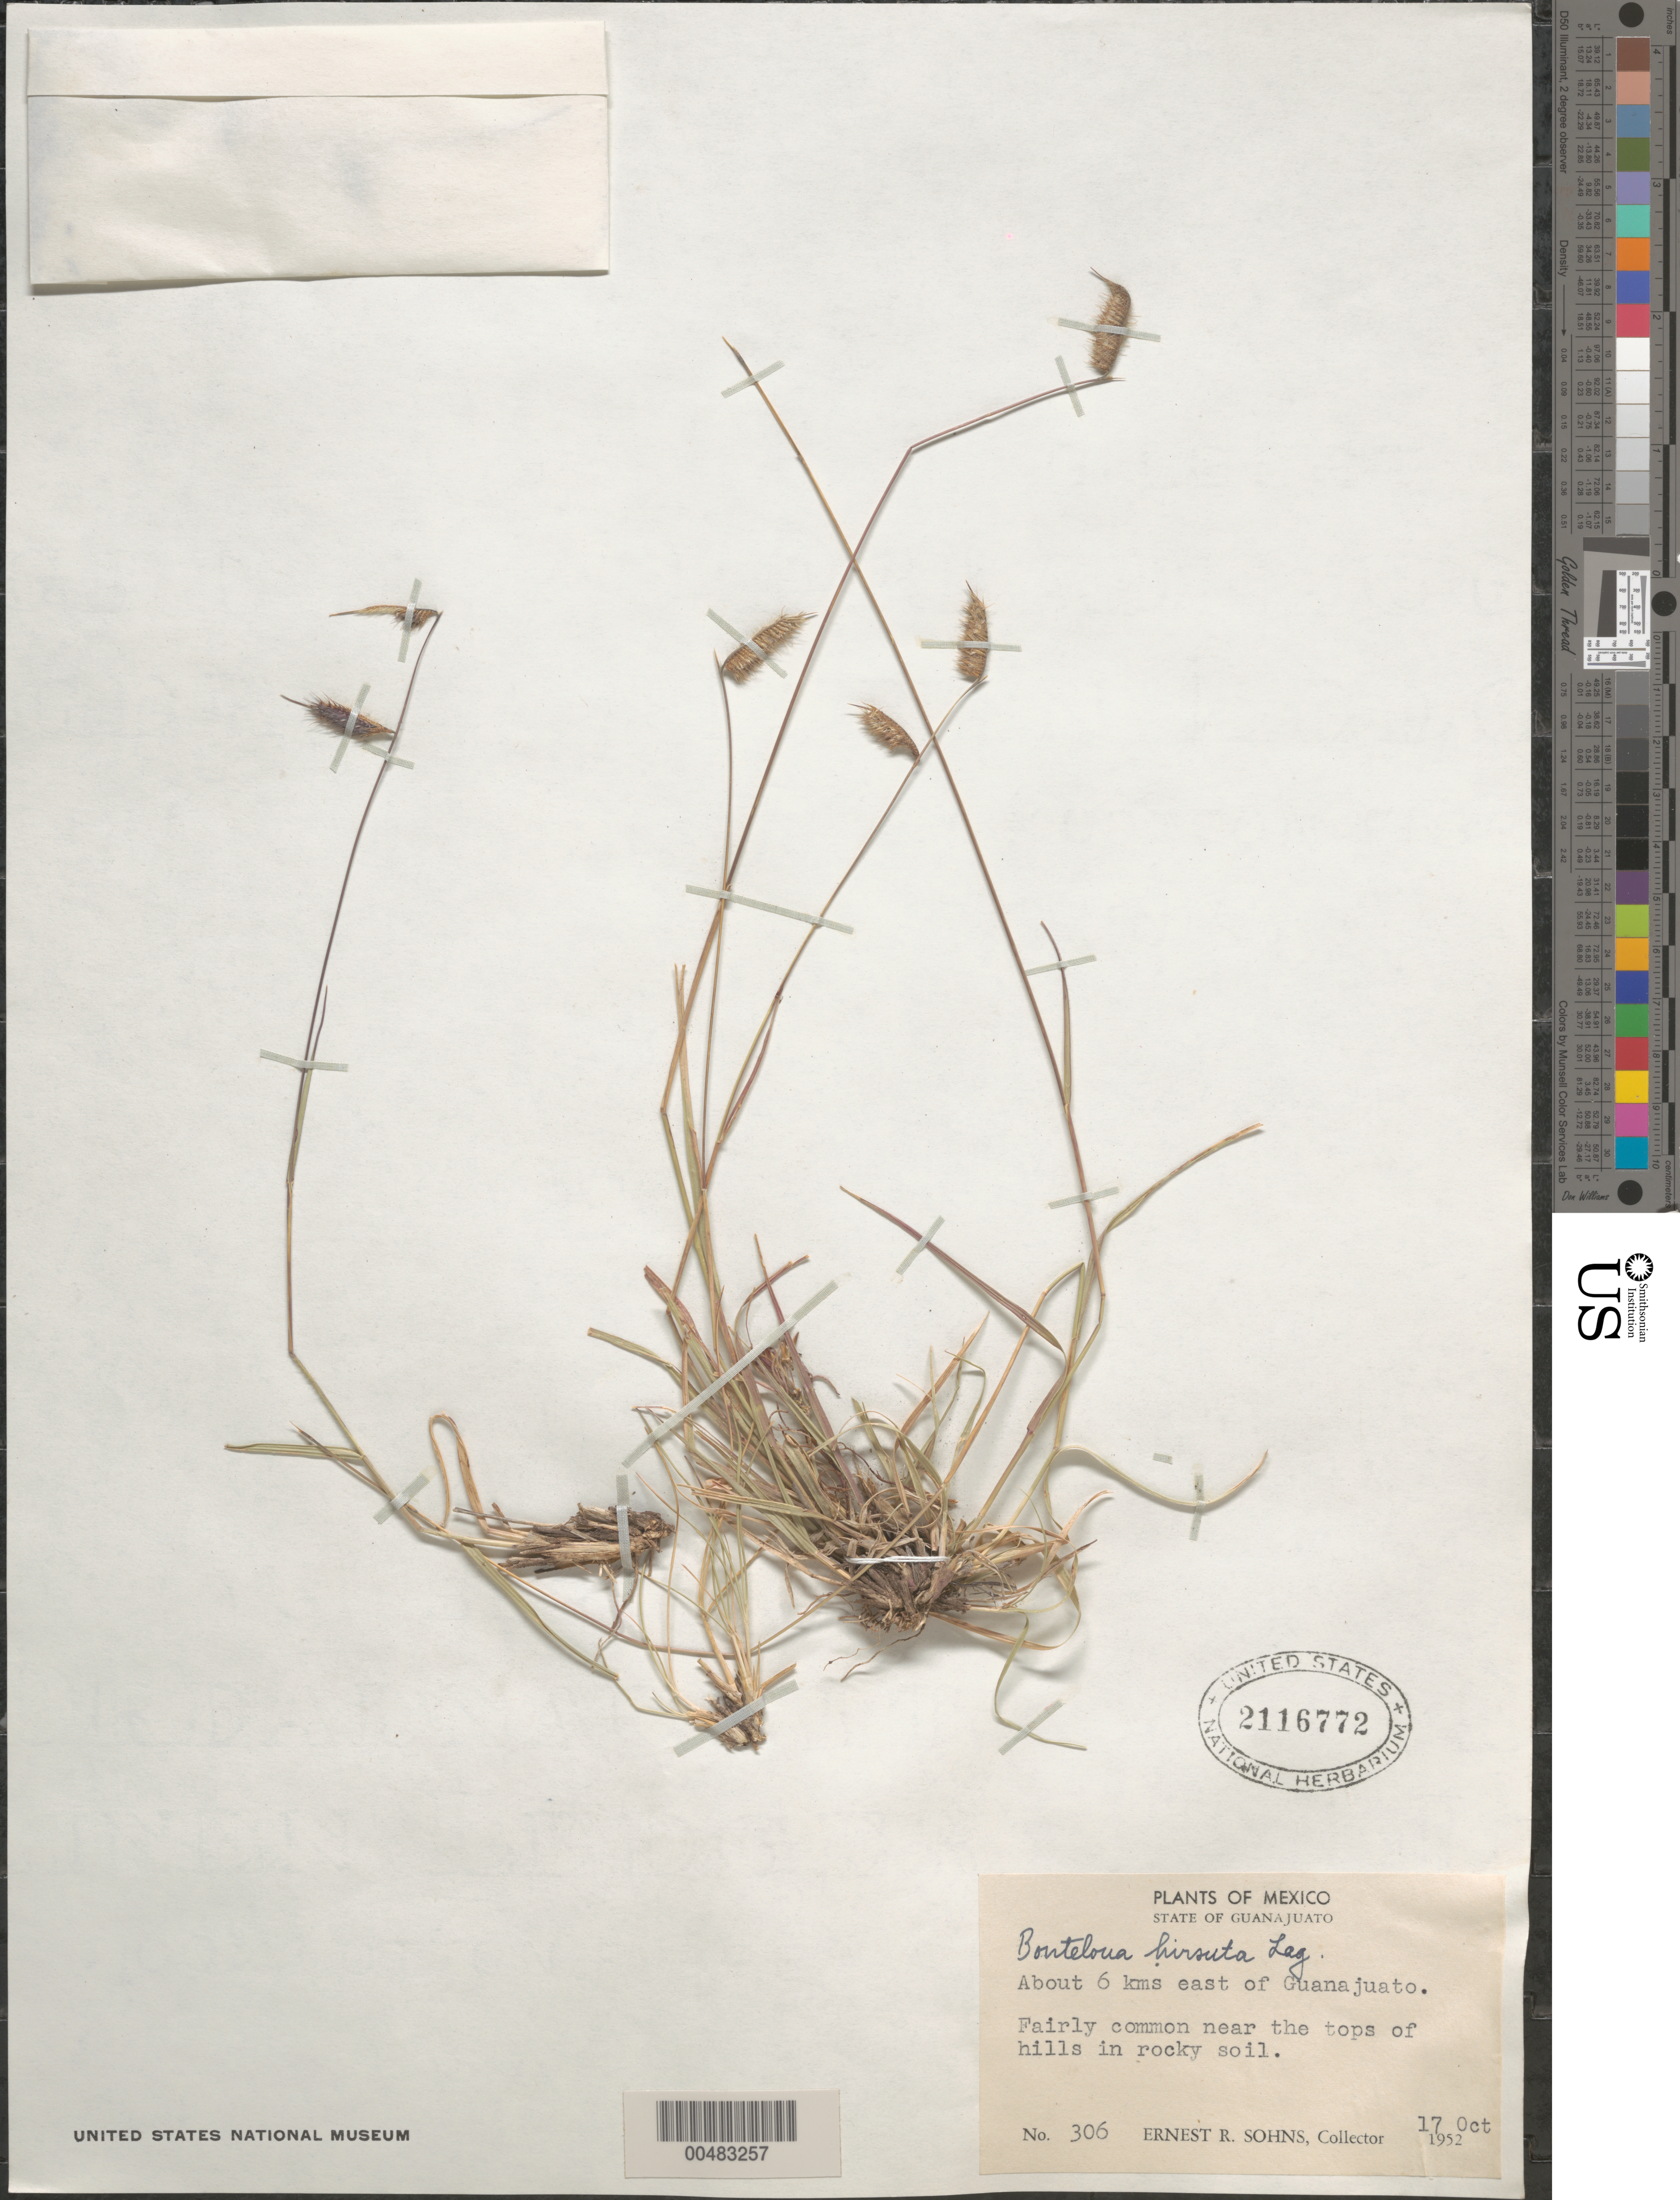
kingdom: Plantae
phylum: Tracheophyta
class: Liliopsida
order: Poales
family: Poaceae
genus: Bouteloua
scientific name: Bouteloua hirsuta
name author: Lag.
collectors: E. R. Sohns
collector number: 306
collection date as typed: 17 Oct 1952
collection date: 1952-10-17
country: Mexico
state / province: Guanajuato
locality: About 6 km E of Guanajuato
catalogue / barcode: US 2116772